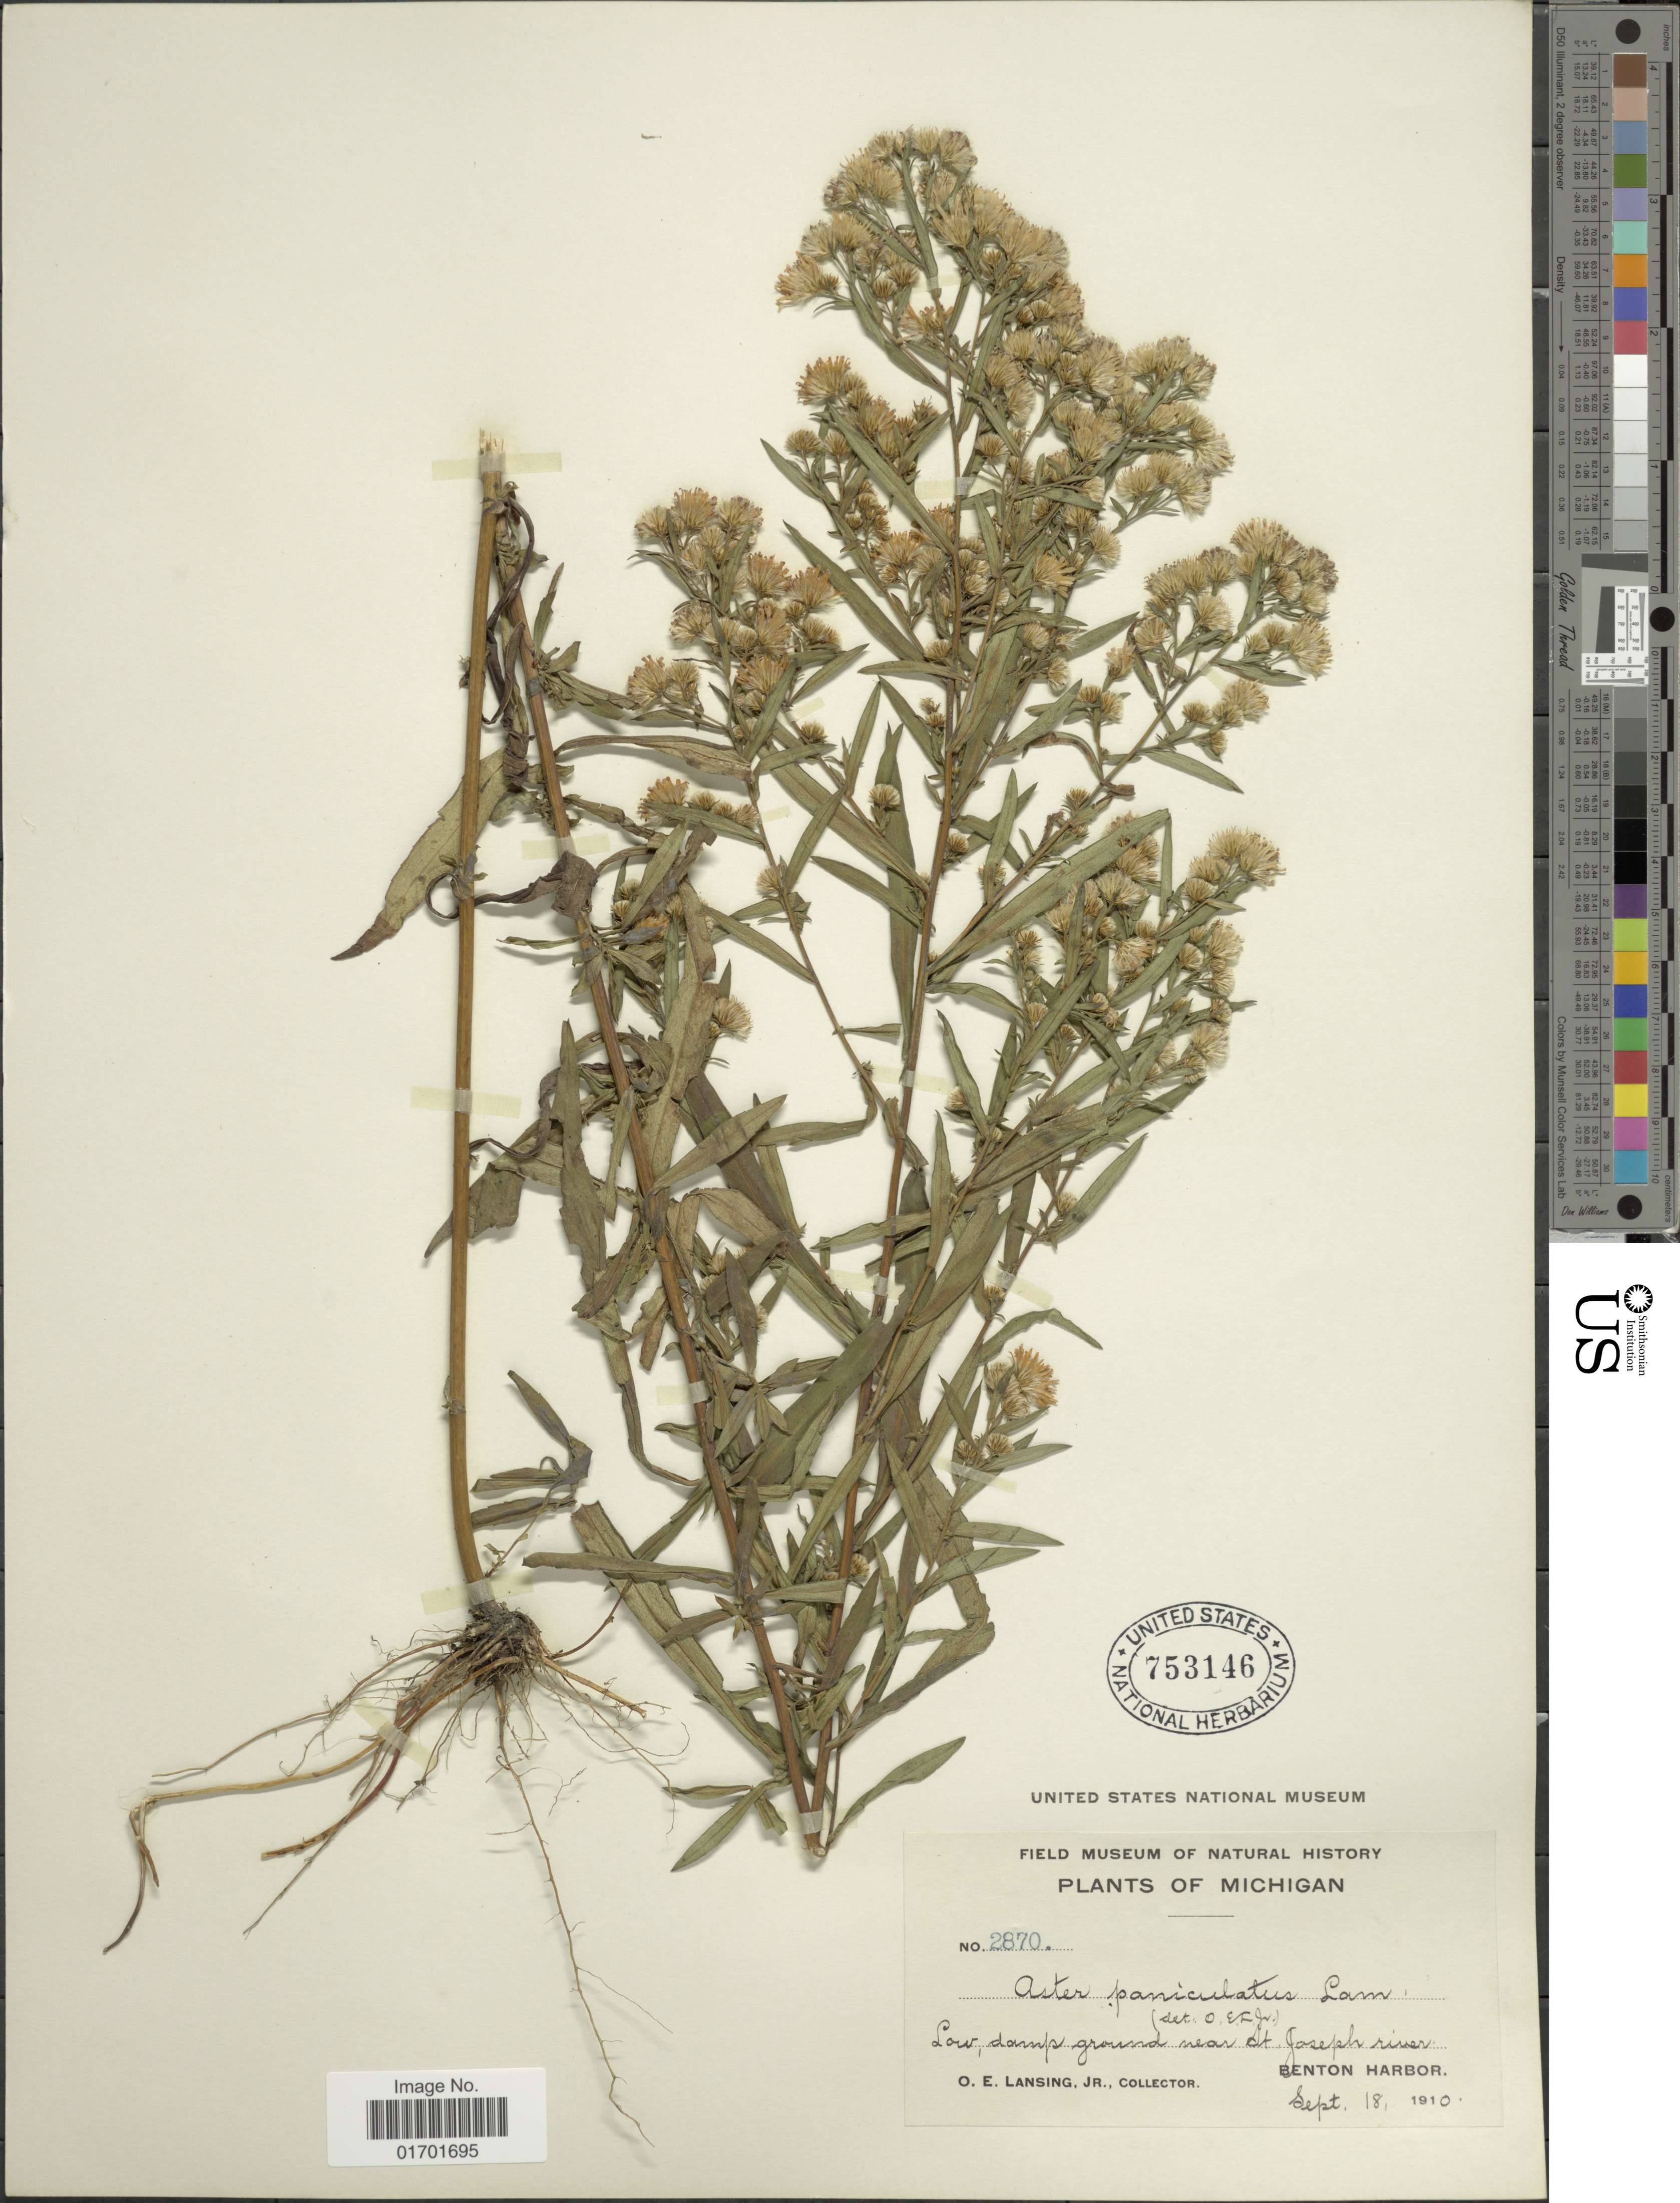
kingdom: Plantae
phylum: Tracheophyta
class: Magnoliopsida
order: Asterales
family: Asteraceae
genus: Symphyotrichum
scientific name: Symphyotrichum lanceolatum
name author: (Willd.) G.L. Nesom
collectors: O. Lansing Jr.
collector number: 2870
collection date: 1910-09-18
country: United States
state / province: Michigan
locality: Near at Joseph river, Benton Harbor.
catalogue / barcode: US 753146